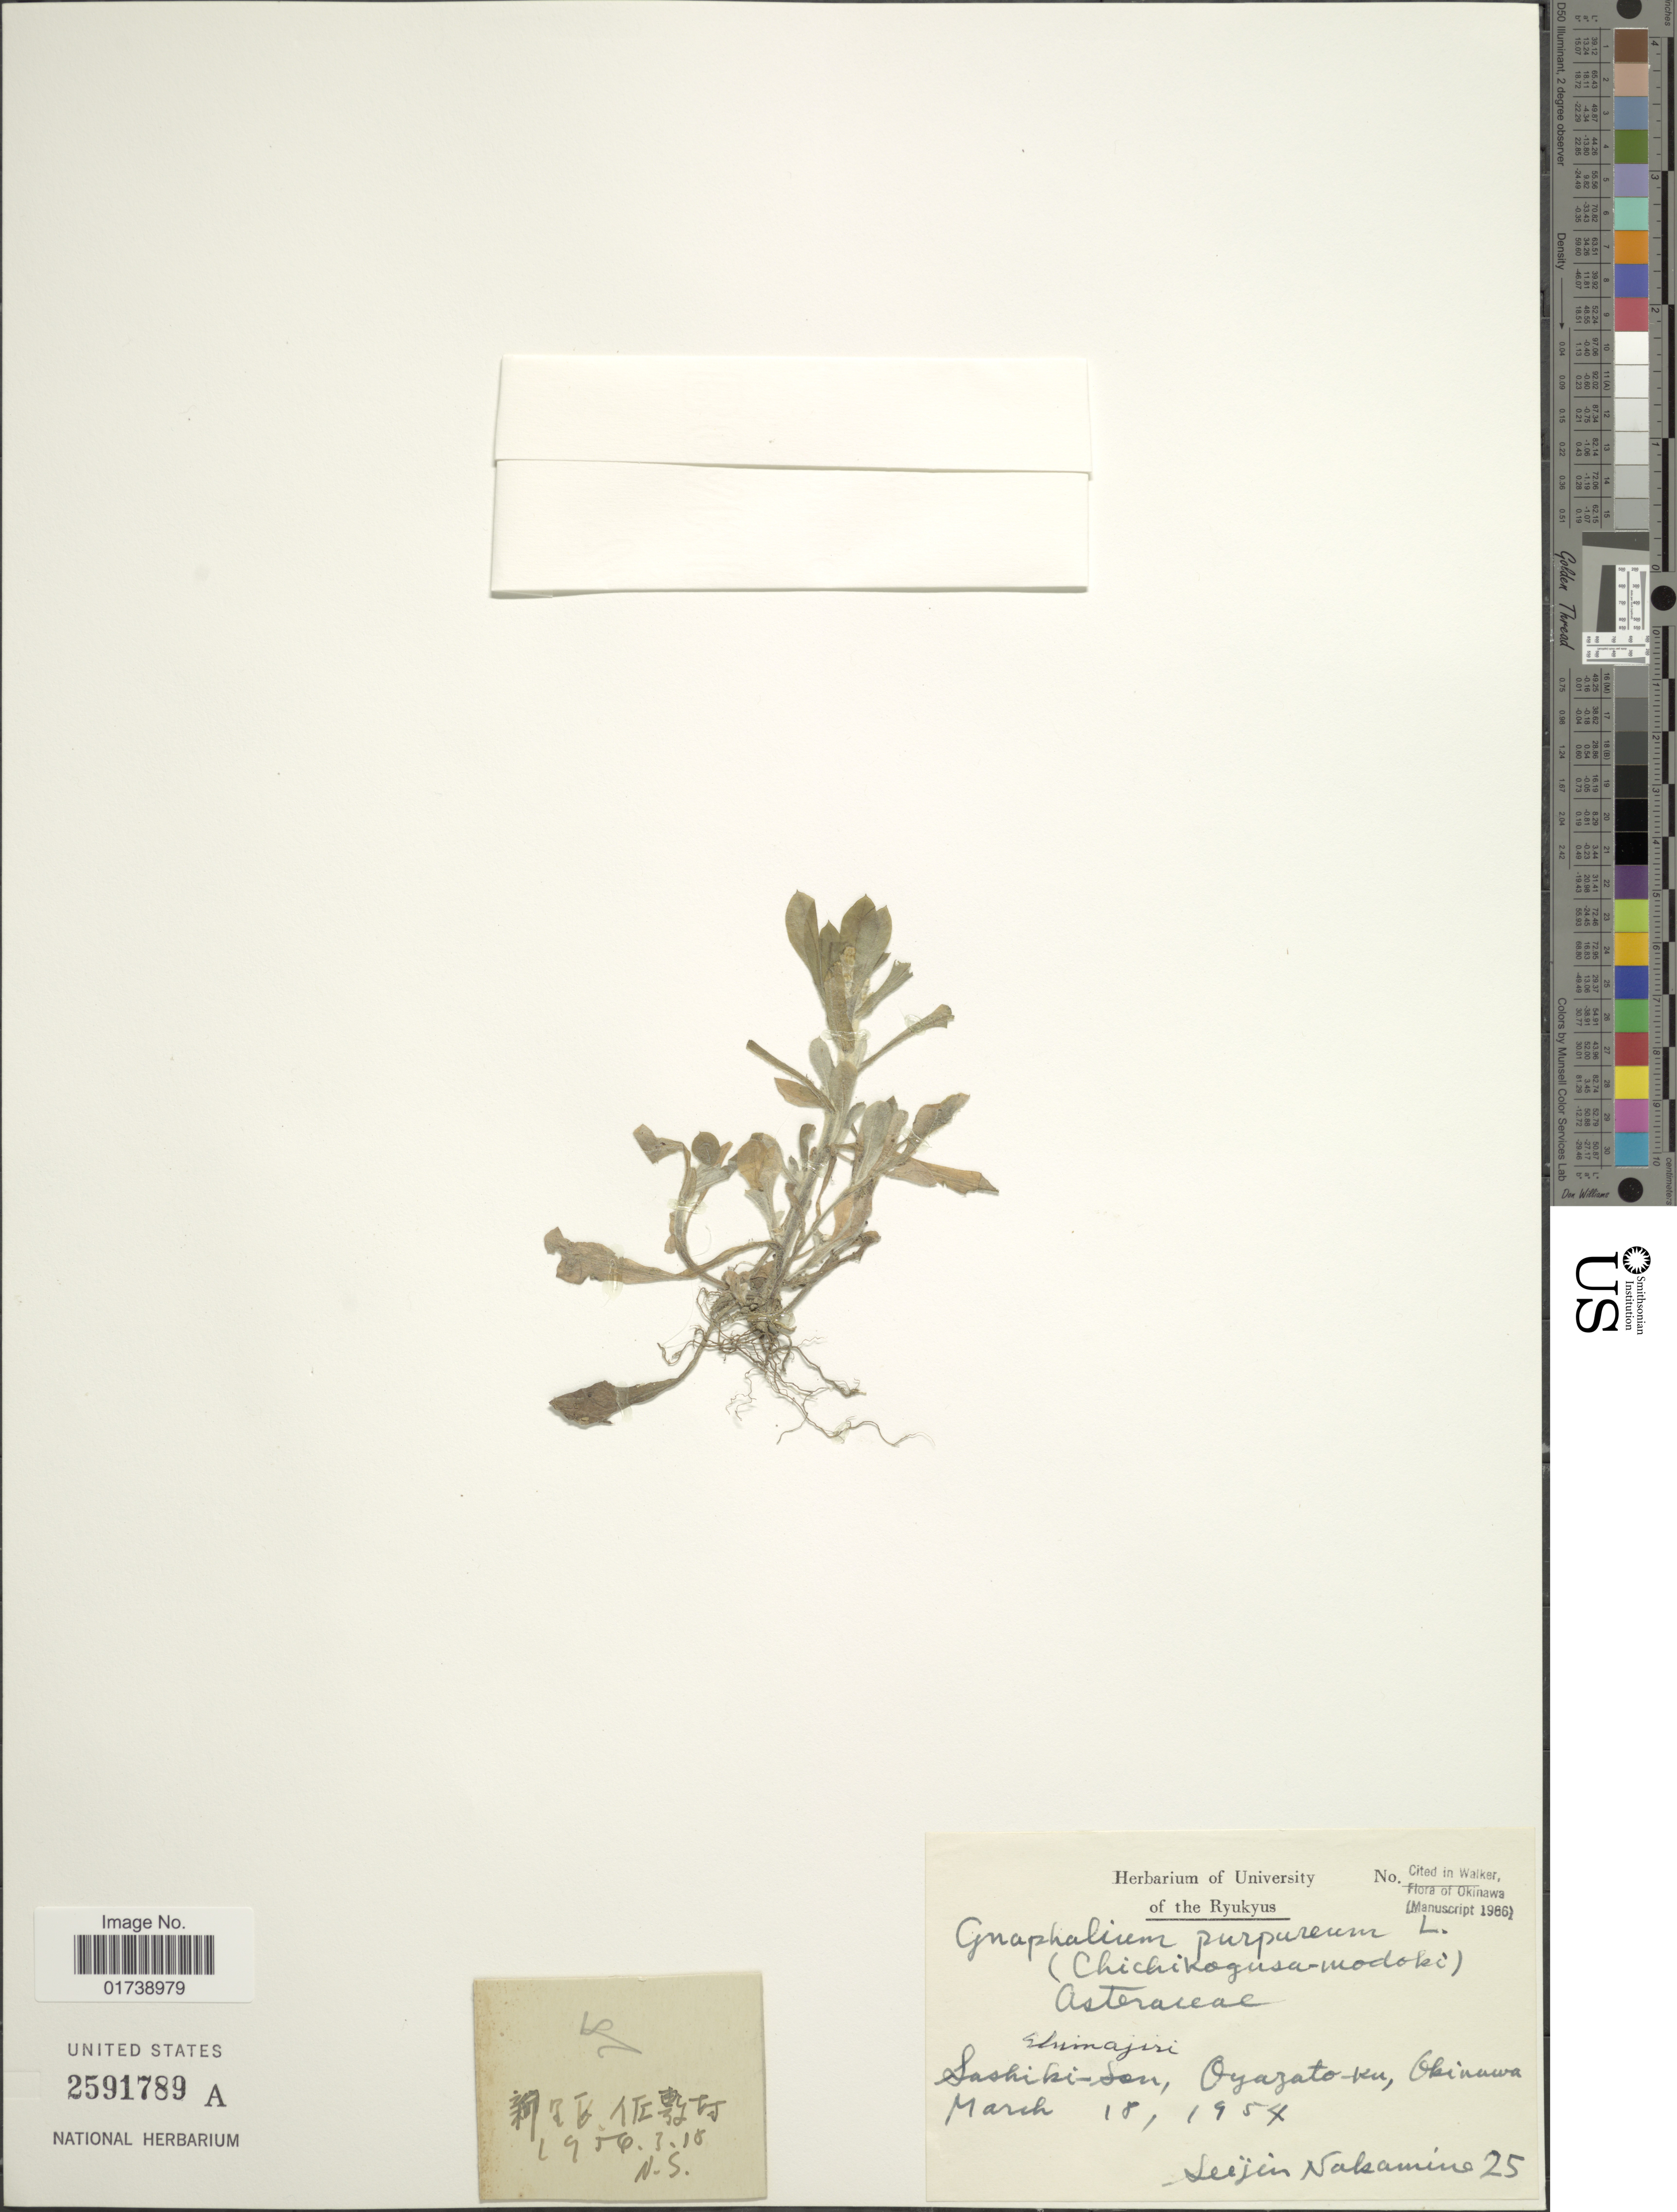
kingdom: Plantae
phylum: Tracheophyta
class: Magnoliopsida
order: Asterales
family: Asteraceae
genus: Gamochaeta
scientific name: Gamochaeta purpurea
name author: (L.) Cabrera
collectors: S. Nakamine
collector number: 25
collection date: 1954-03-18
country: Japan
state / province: Okinawa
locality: Sashihi-San, Oyazato, Okinawa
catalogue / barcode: US 2591789A